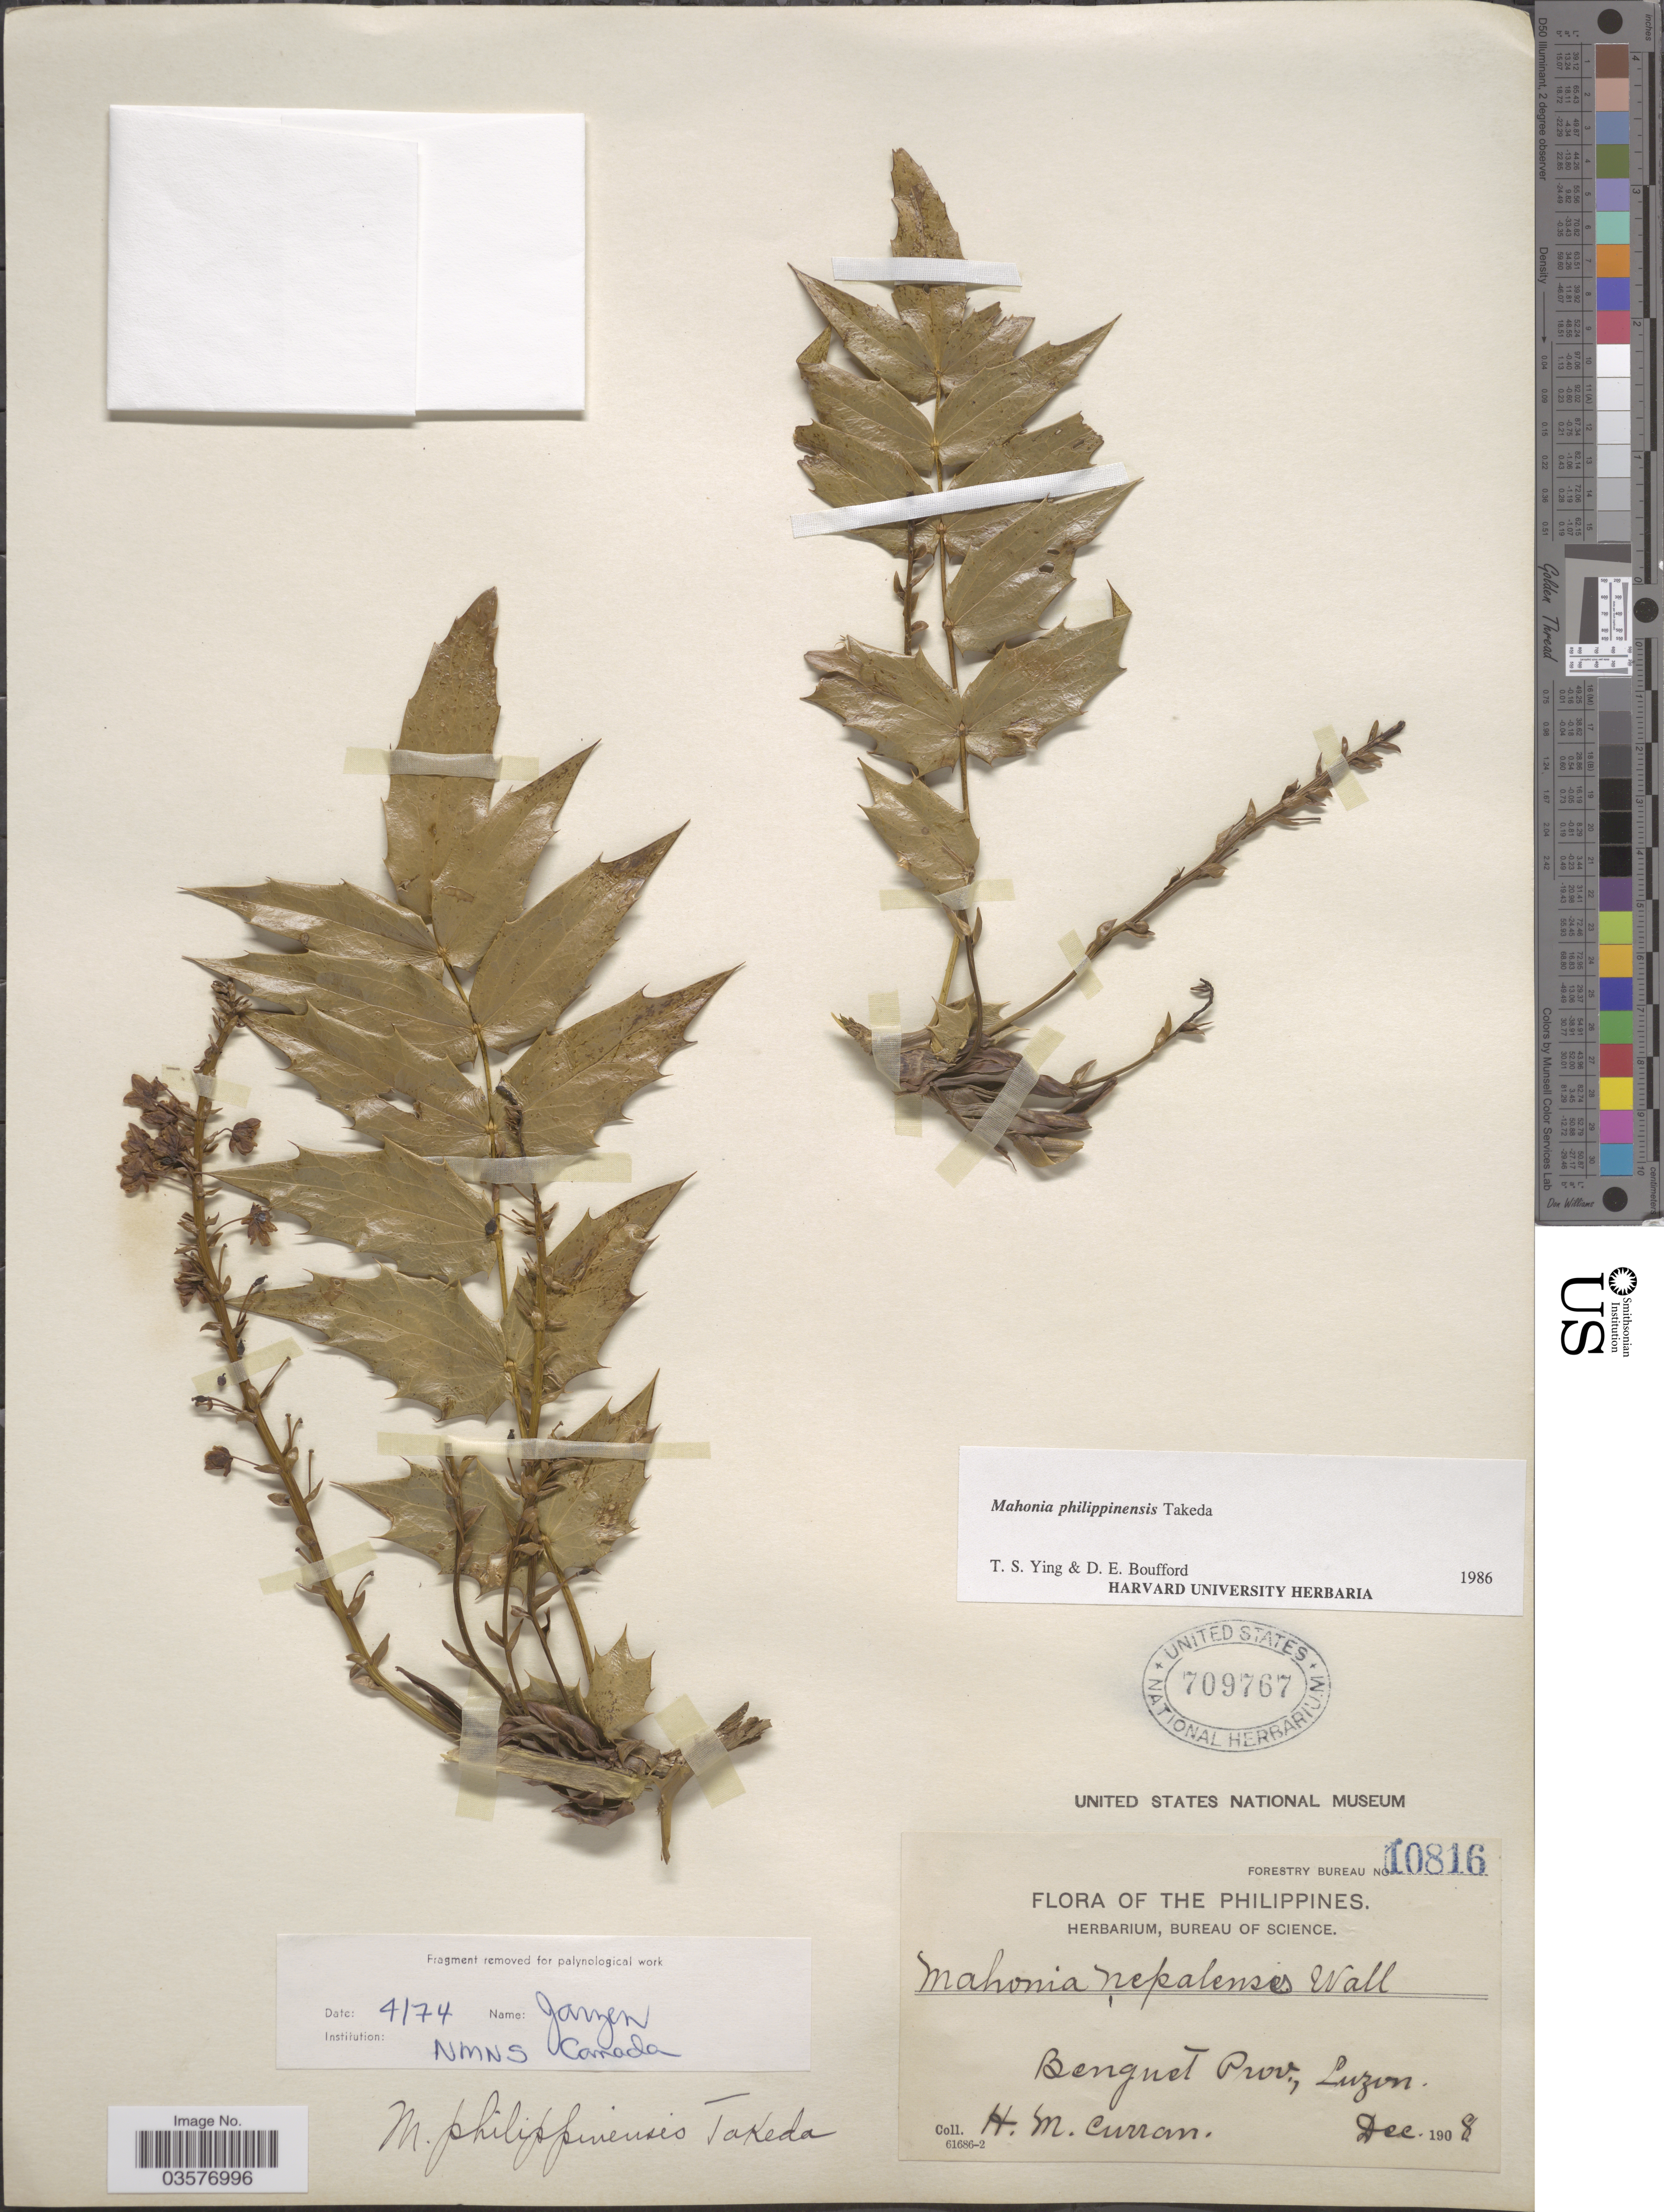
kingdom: Plantae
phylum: Tracheophyta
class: Magnoliopsida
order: Ranunculales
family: Berberidaceae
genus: Mahonia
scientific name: Mahonia philippinensis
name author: Takeda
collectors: H. M. Curran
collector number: Forestry Bureau 10816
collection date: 1908-12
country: Philippines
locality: Benguet Prov, Luzon.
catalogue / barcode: US 709767